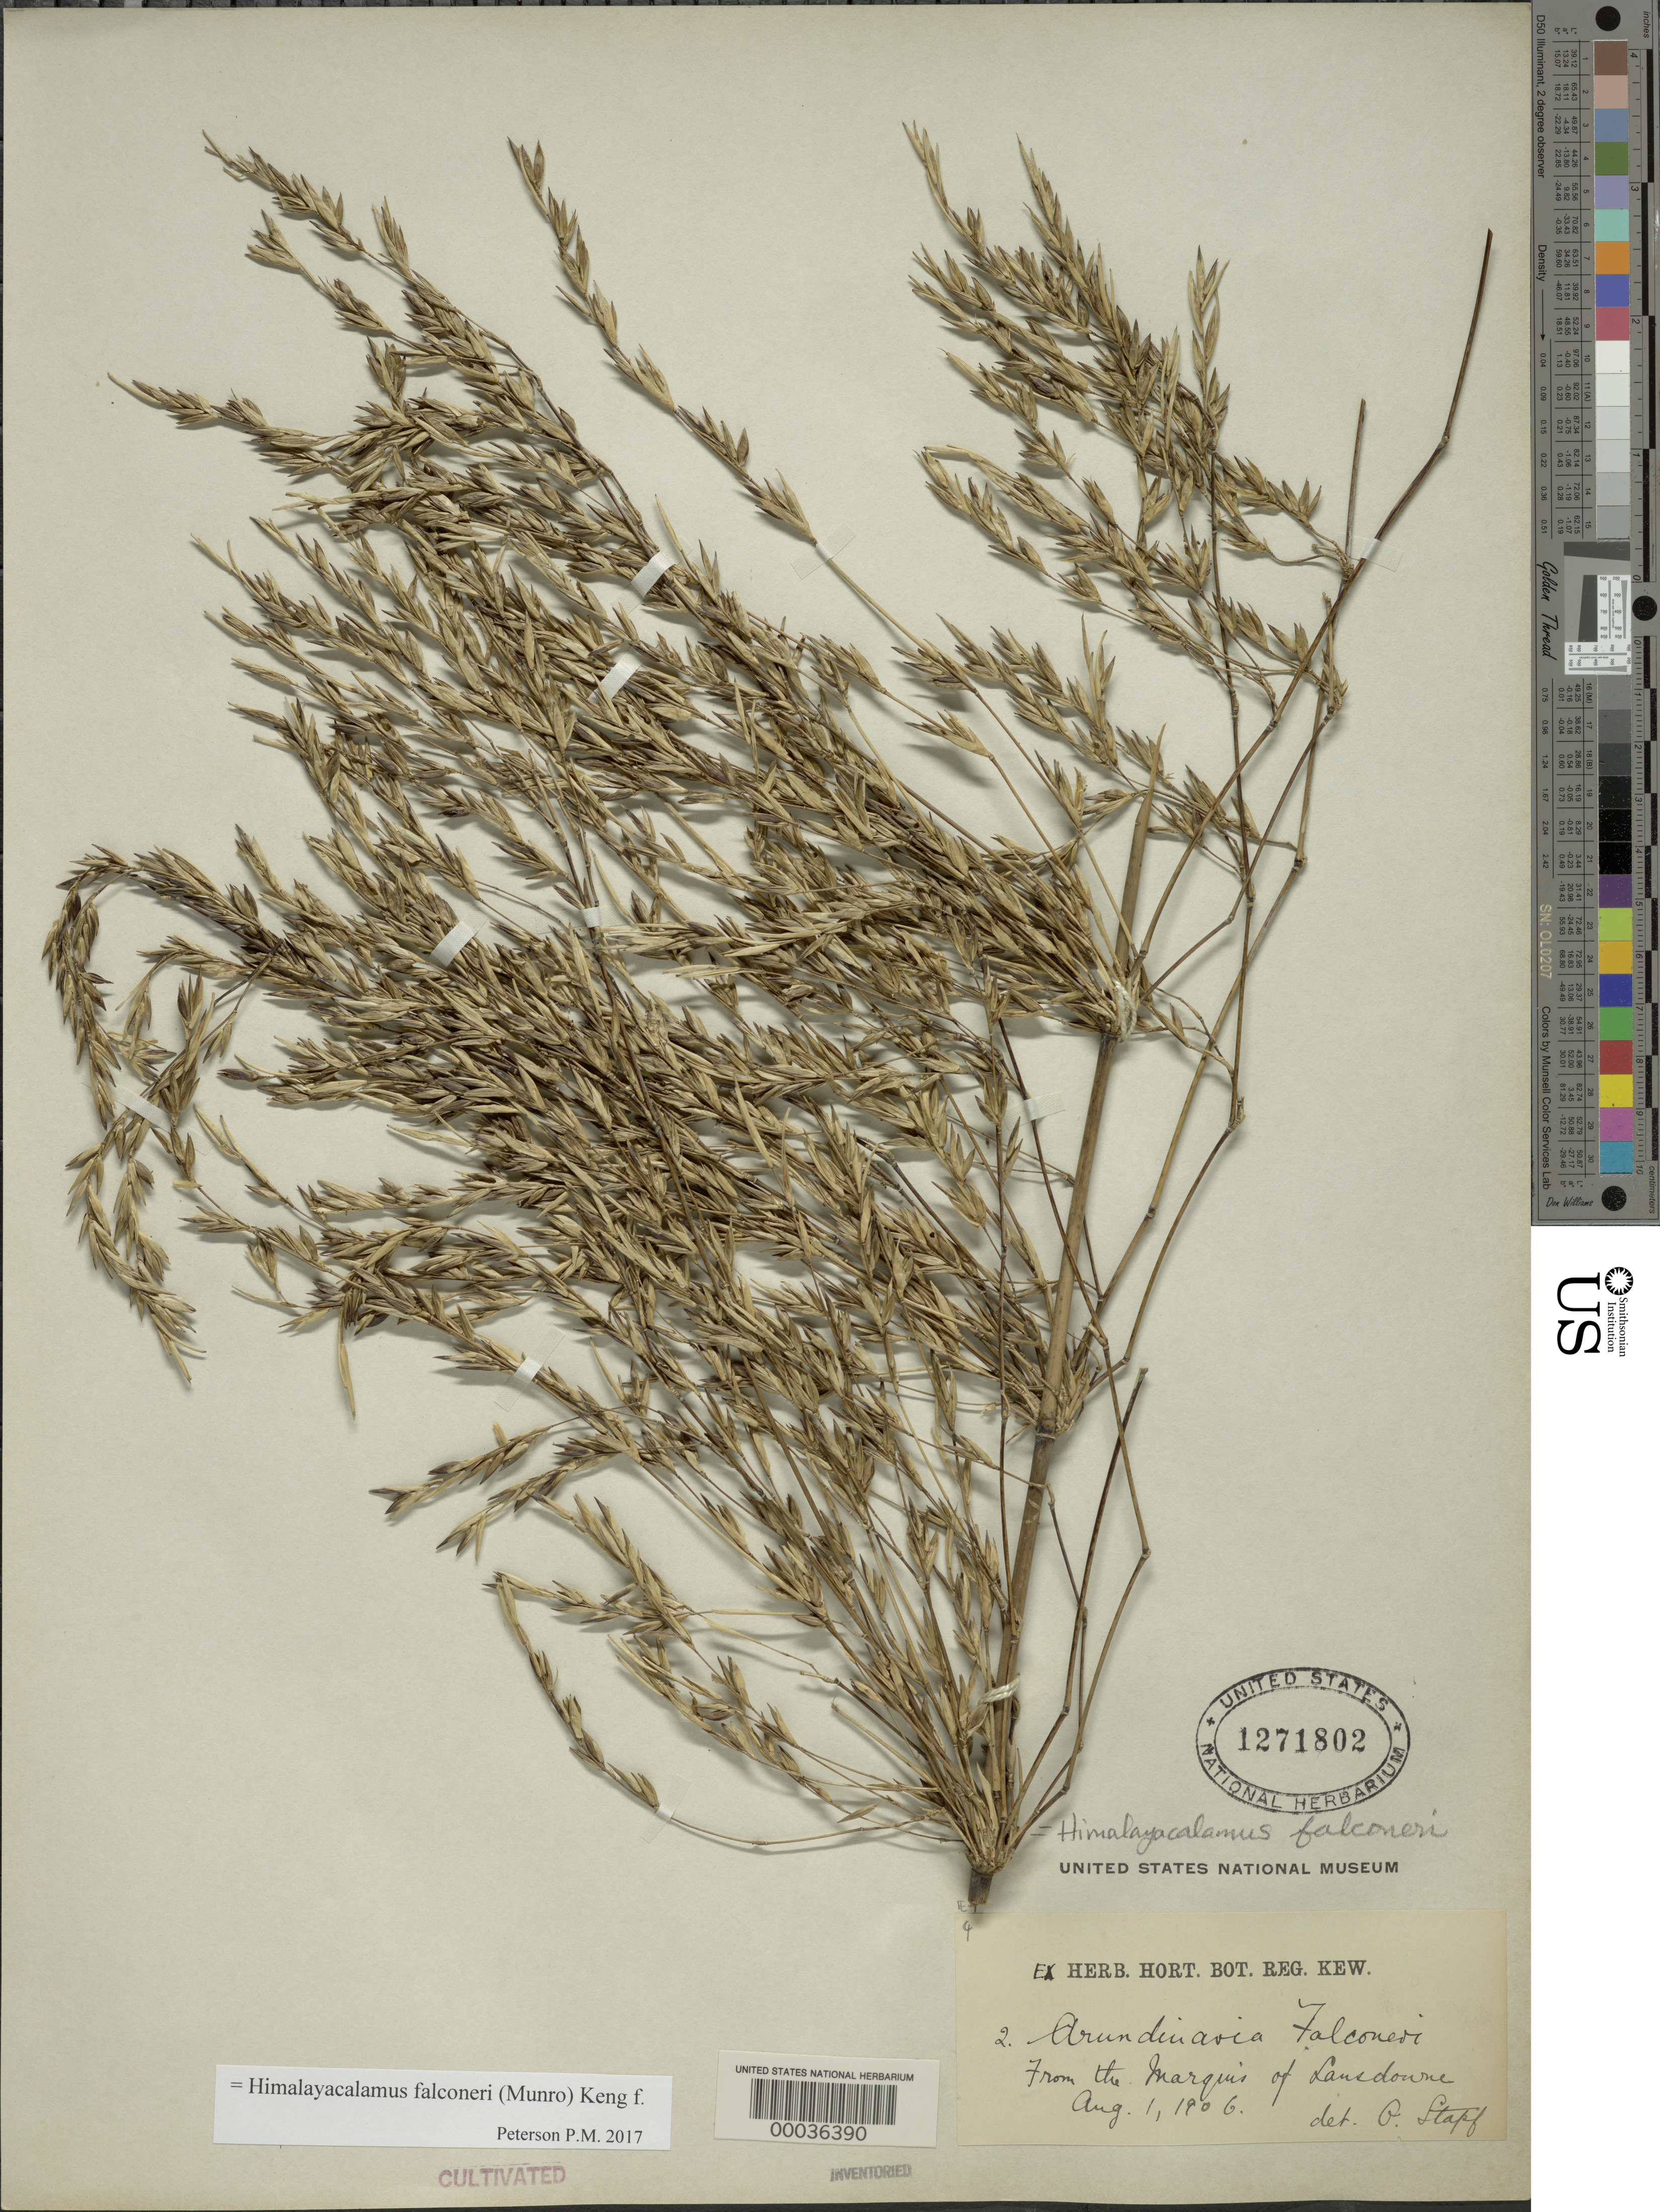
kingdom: Plantae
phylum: Tracheophyta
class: Liliopsida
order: Poales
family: Poaceae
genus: Himalayacalamus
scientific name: Himalayacalamus falconeri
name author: (Munro) Keng f.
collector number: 2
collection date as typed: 01 Aug 1906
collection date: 1906-08-01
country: India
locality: Gardens of the marquis of lansdowne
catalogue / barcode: US 1271802